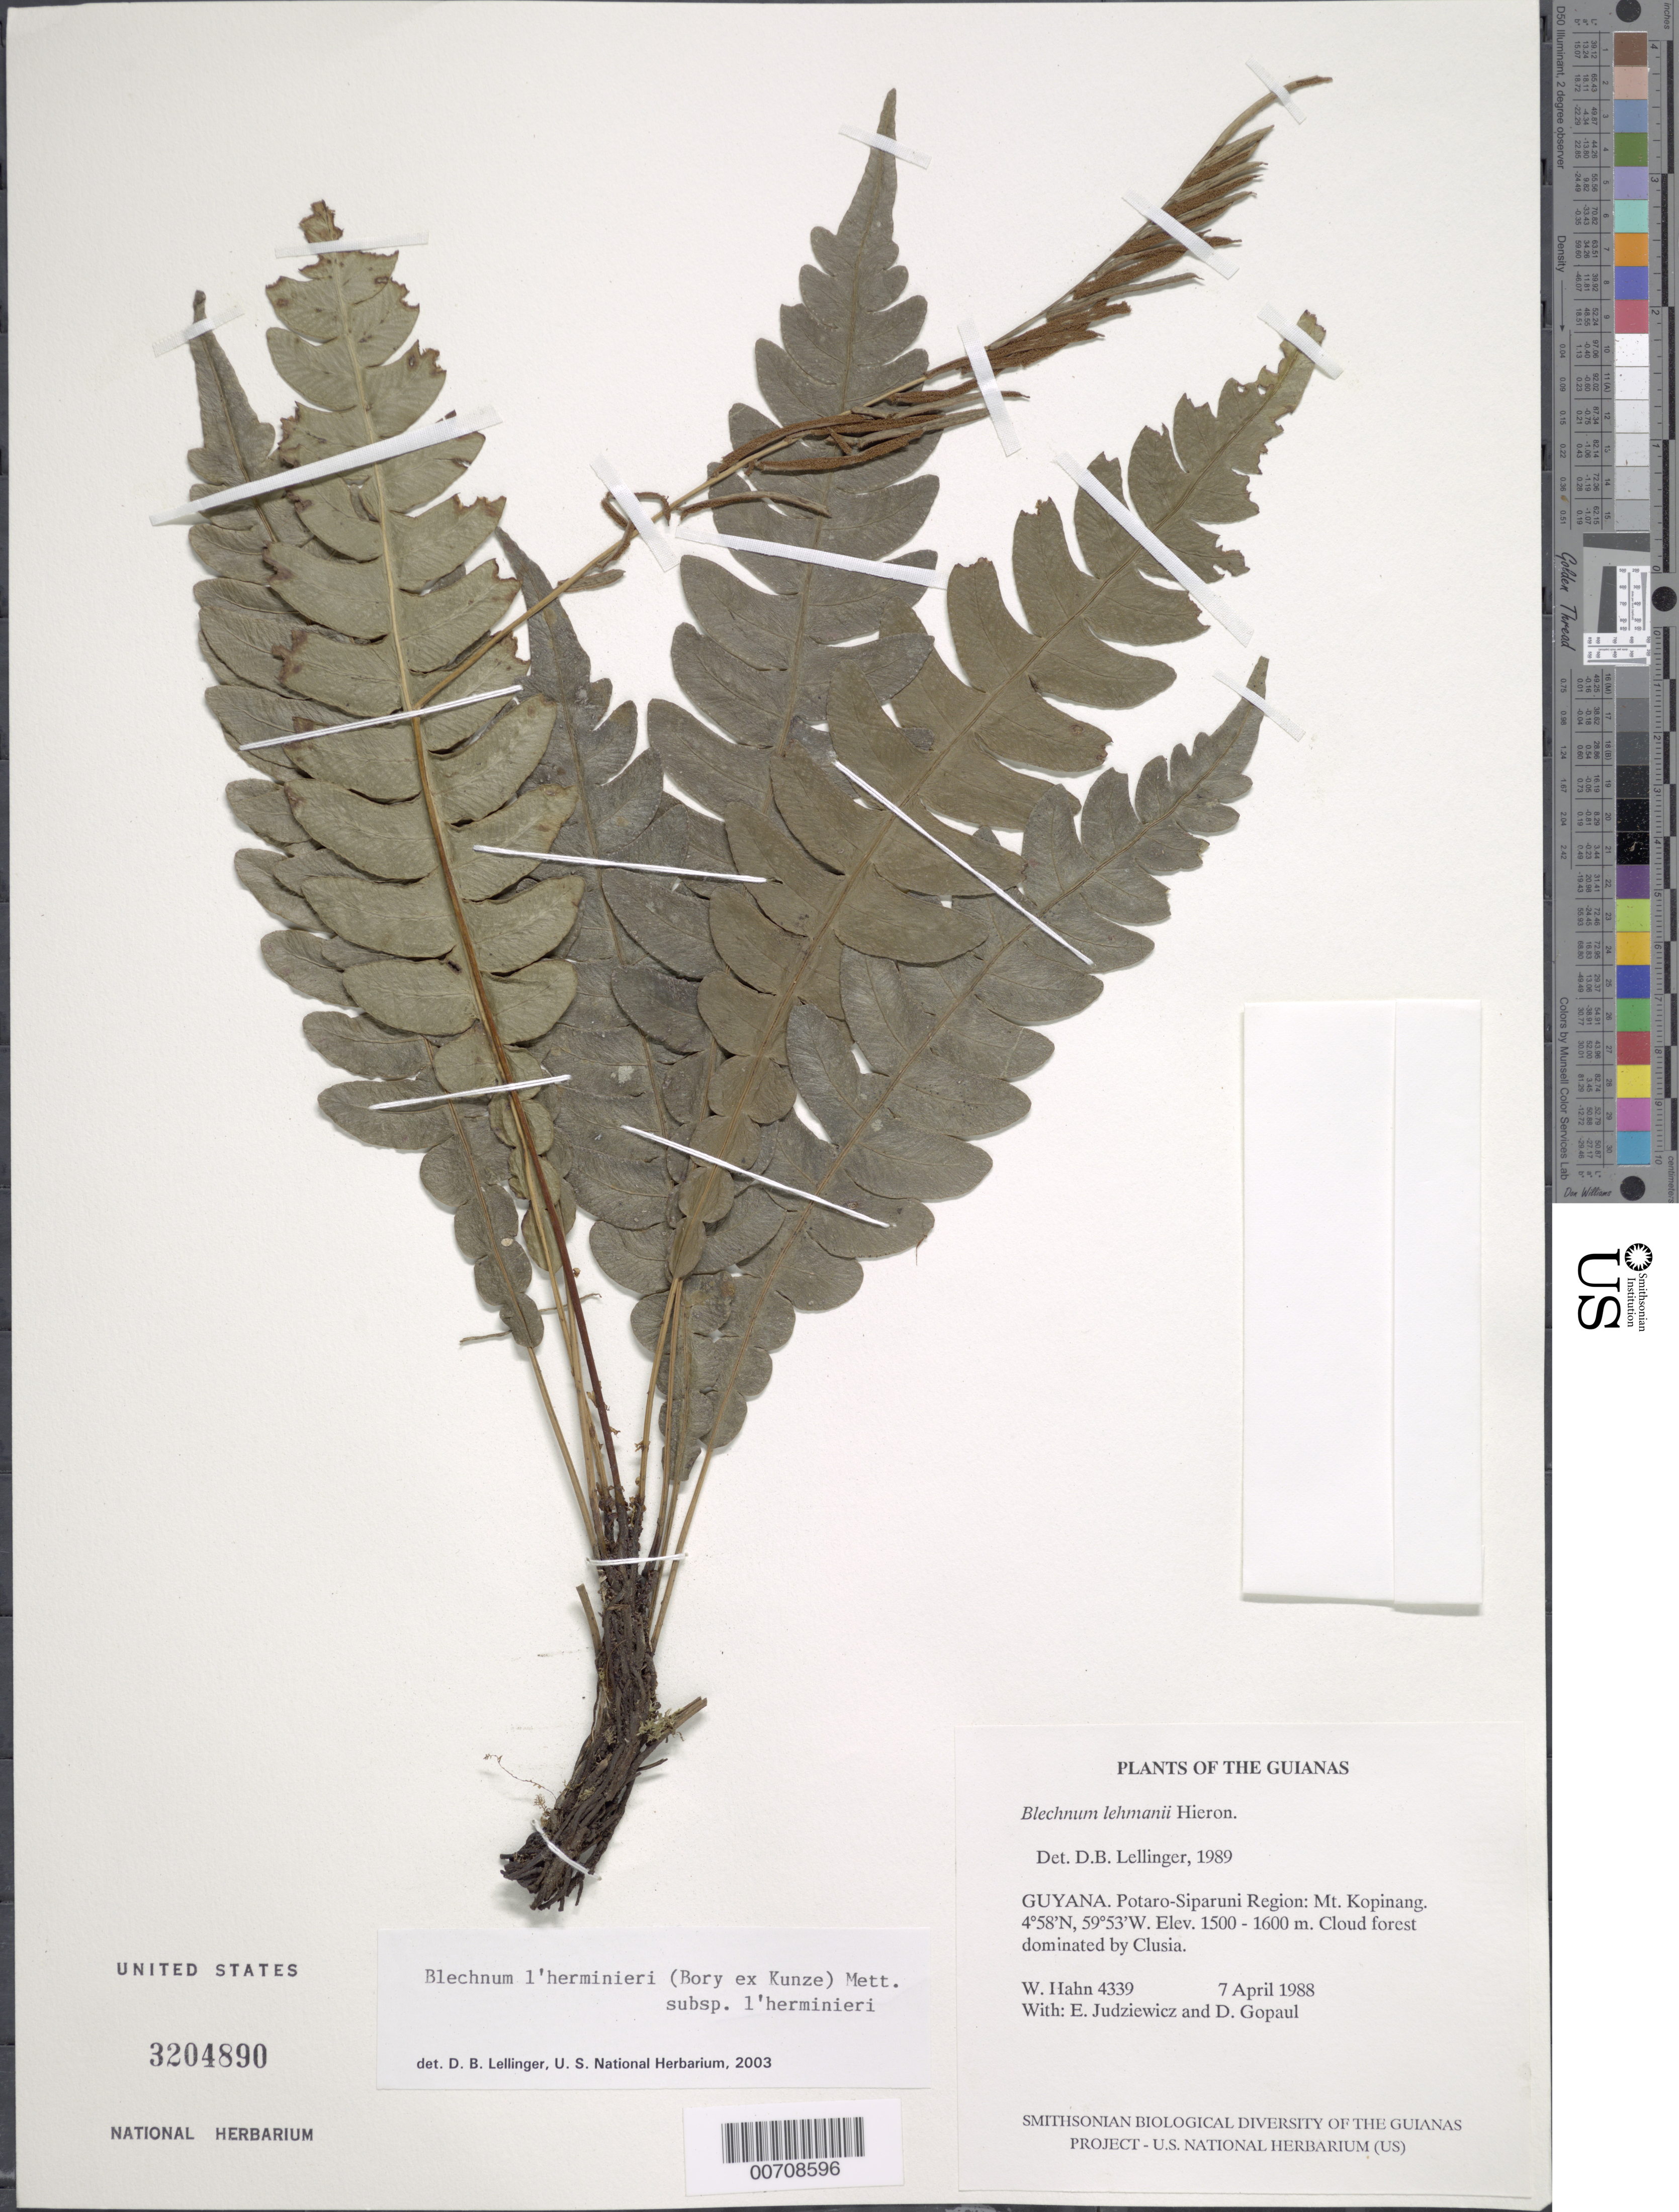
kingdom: Plantae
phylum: Tracheophyta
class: Polypodiopsida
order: Polypodiales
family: Blechnaceae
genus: Blechnum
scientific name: Blechnum lehmannii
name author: Hieron.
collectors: W. Hahn, E. J. Judziewicz & D. Gopaul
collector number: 4339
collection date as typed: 7 April 1988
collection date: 1988-04-07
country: Guyana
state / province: Potaro-Siparuni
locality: Mt. Kopinang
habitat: Cloud forest dominated by Clusia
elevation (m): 1500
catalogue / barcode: US 3204890